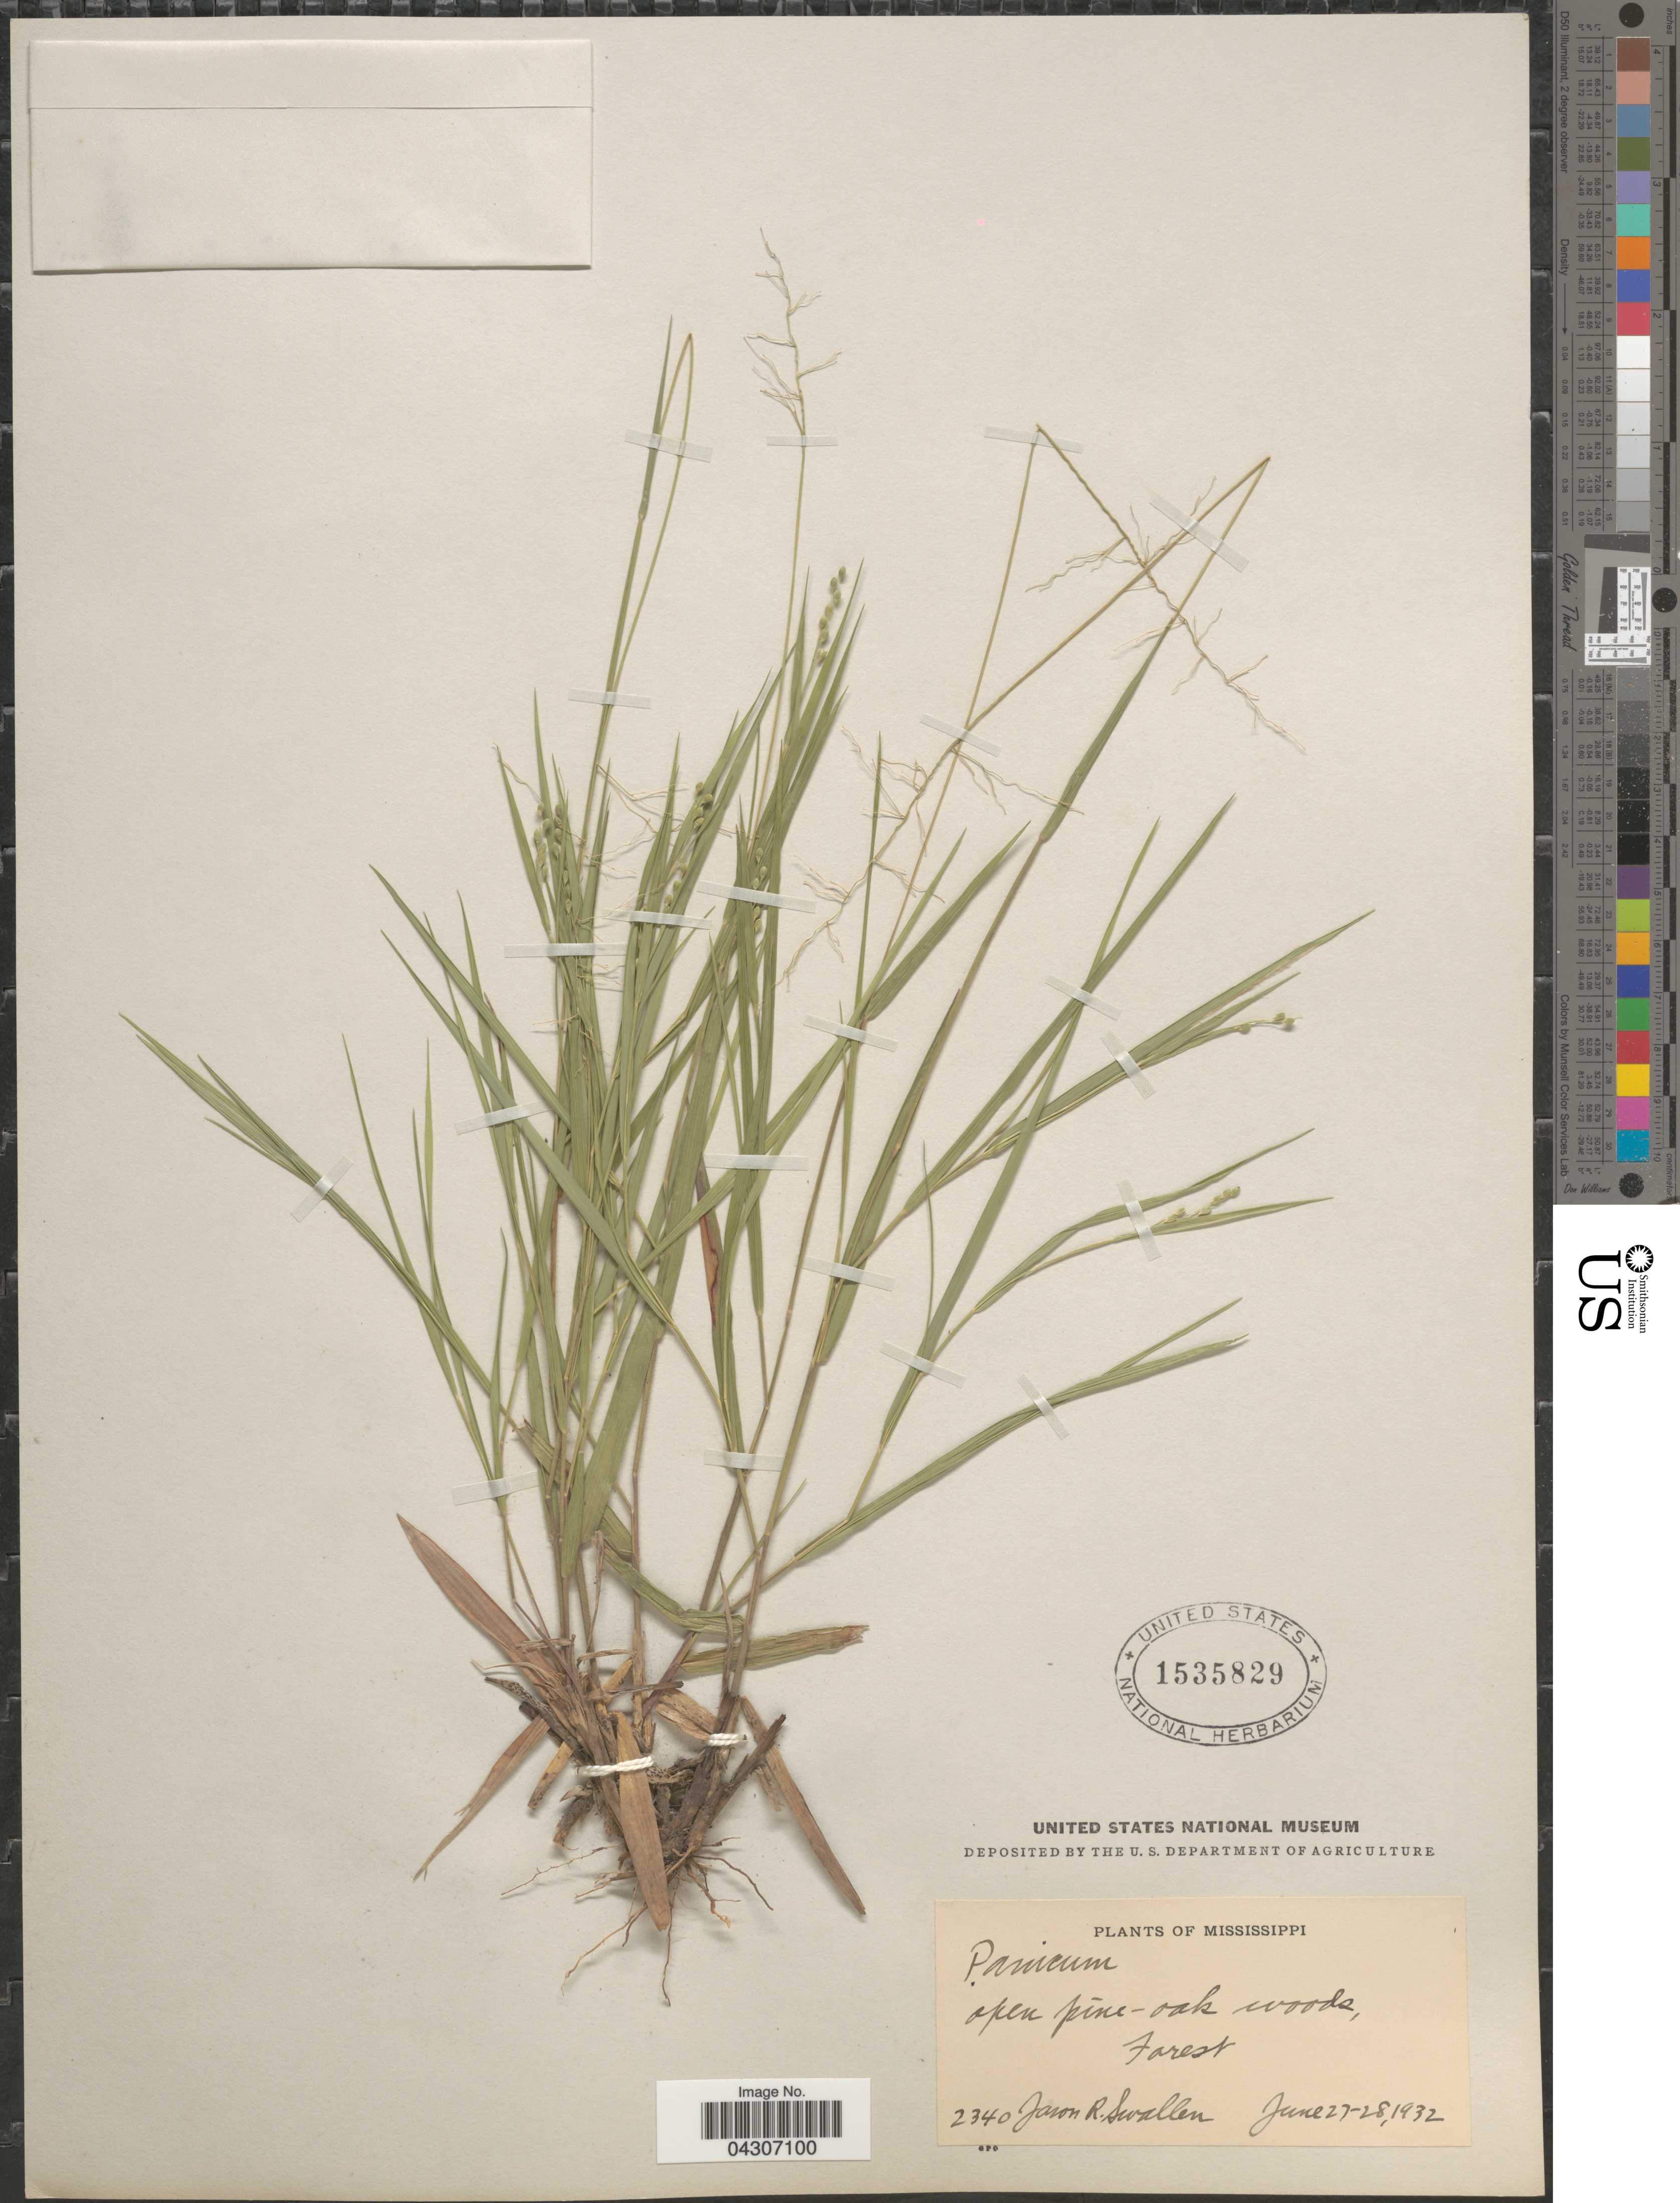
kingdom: Plantae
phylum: Tracheophyta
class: Liliopsida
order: Poales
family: Poaceae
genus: Dichanthelium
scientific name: Dichanthelium aciculare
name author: (Desv. ex Poir.) Gould & C.A. Clark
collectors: J. R. Swallen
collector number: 2340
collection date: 1932-06-27/1932-06-28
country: United States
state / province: Mississippi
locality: Open pine-oak woods, Forest.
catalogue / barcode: US 1535829